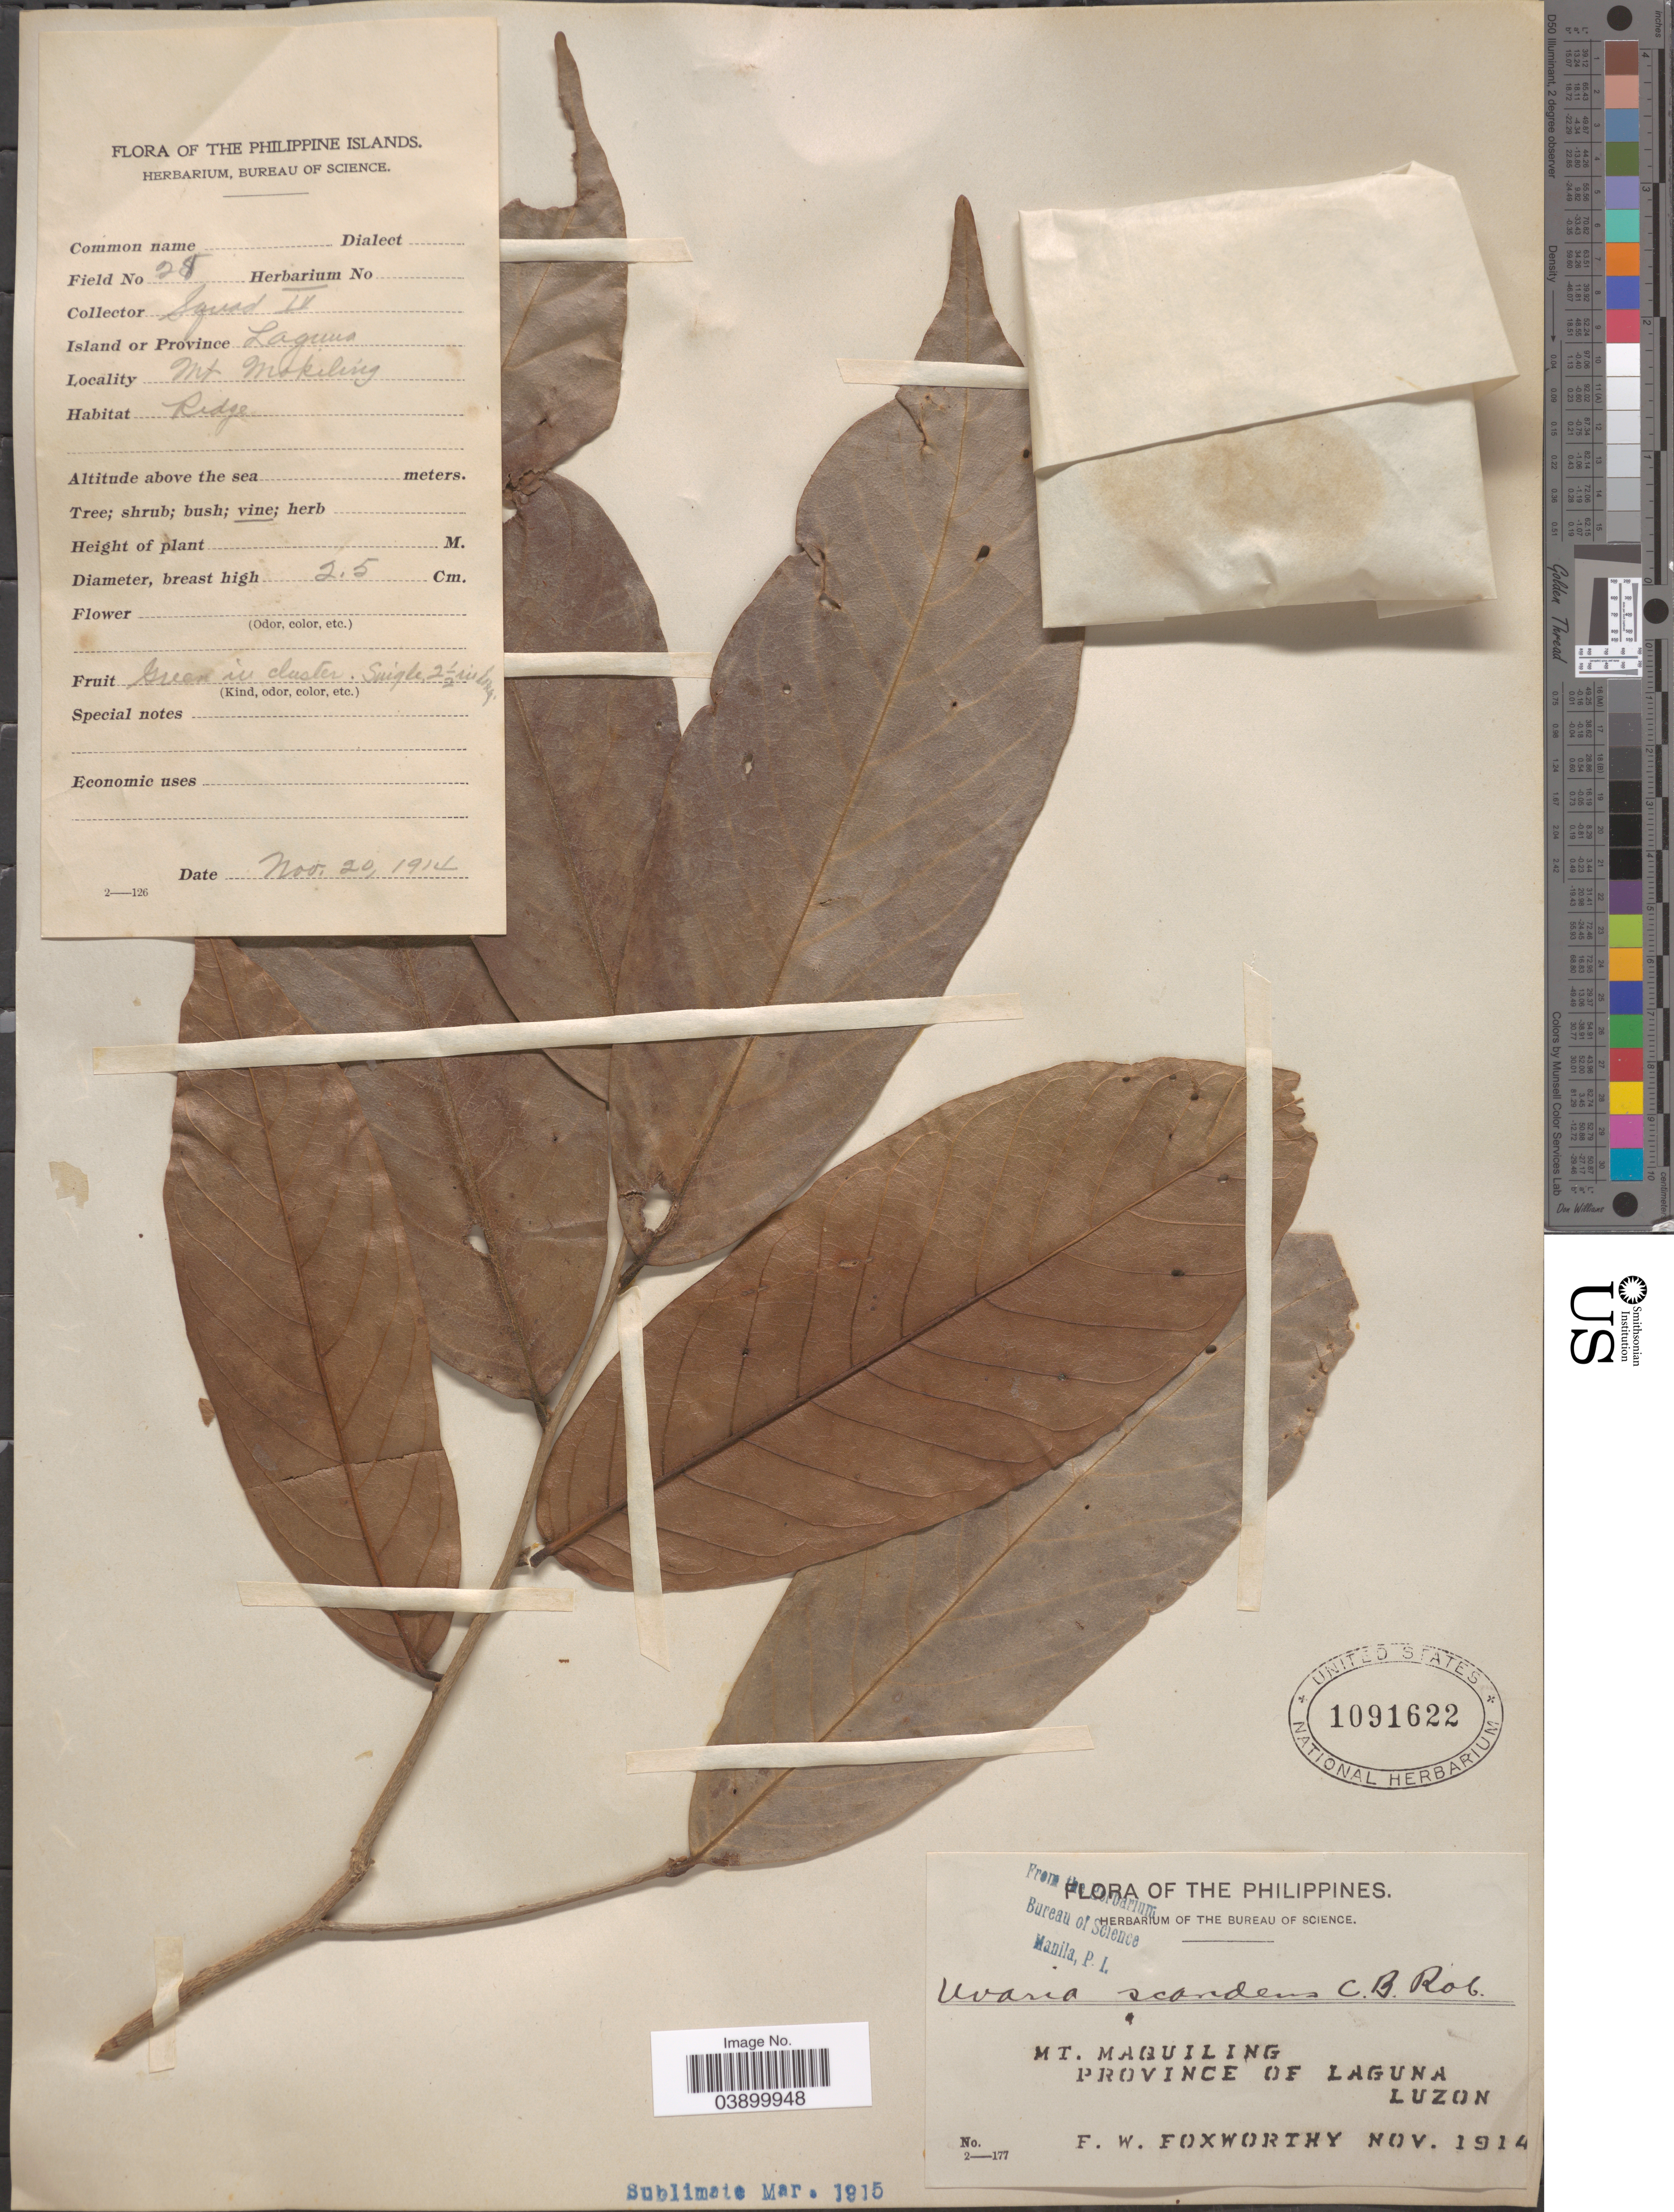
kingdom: Plantae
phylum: Tracheophyta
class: Magnoliopsida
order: Magnoliales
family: Annonaceae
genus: Uvaria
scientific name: Uvaria scandens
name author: C.B. Rob.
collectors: F. W. Foxworthy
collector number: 28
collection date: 1914-11-20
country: Philippines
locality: Mt. Maquiling. Province of Laguna. Luzon.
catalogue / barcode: US 1091622